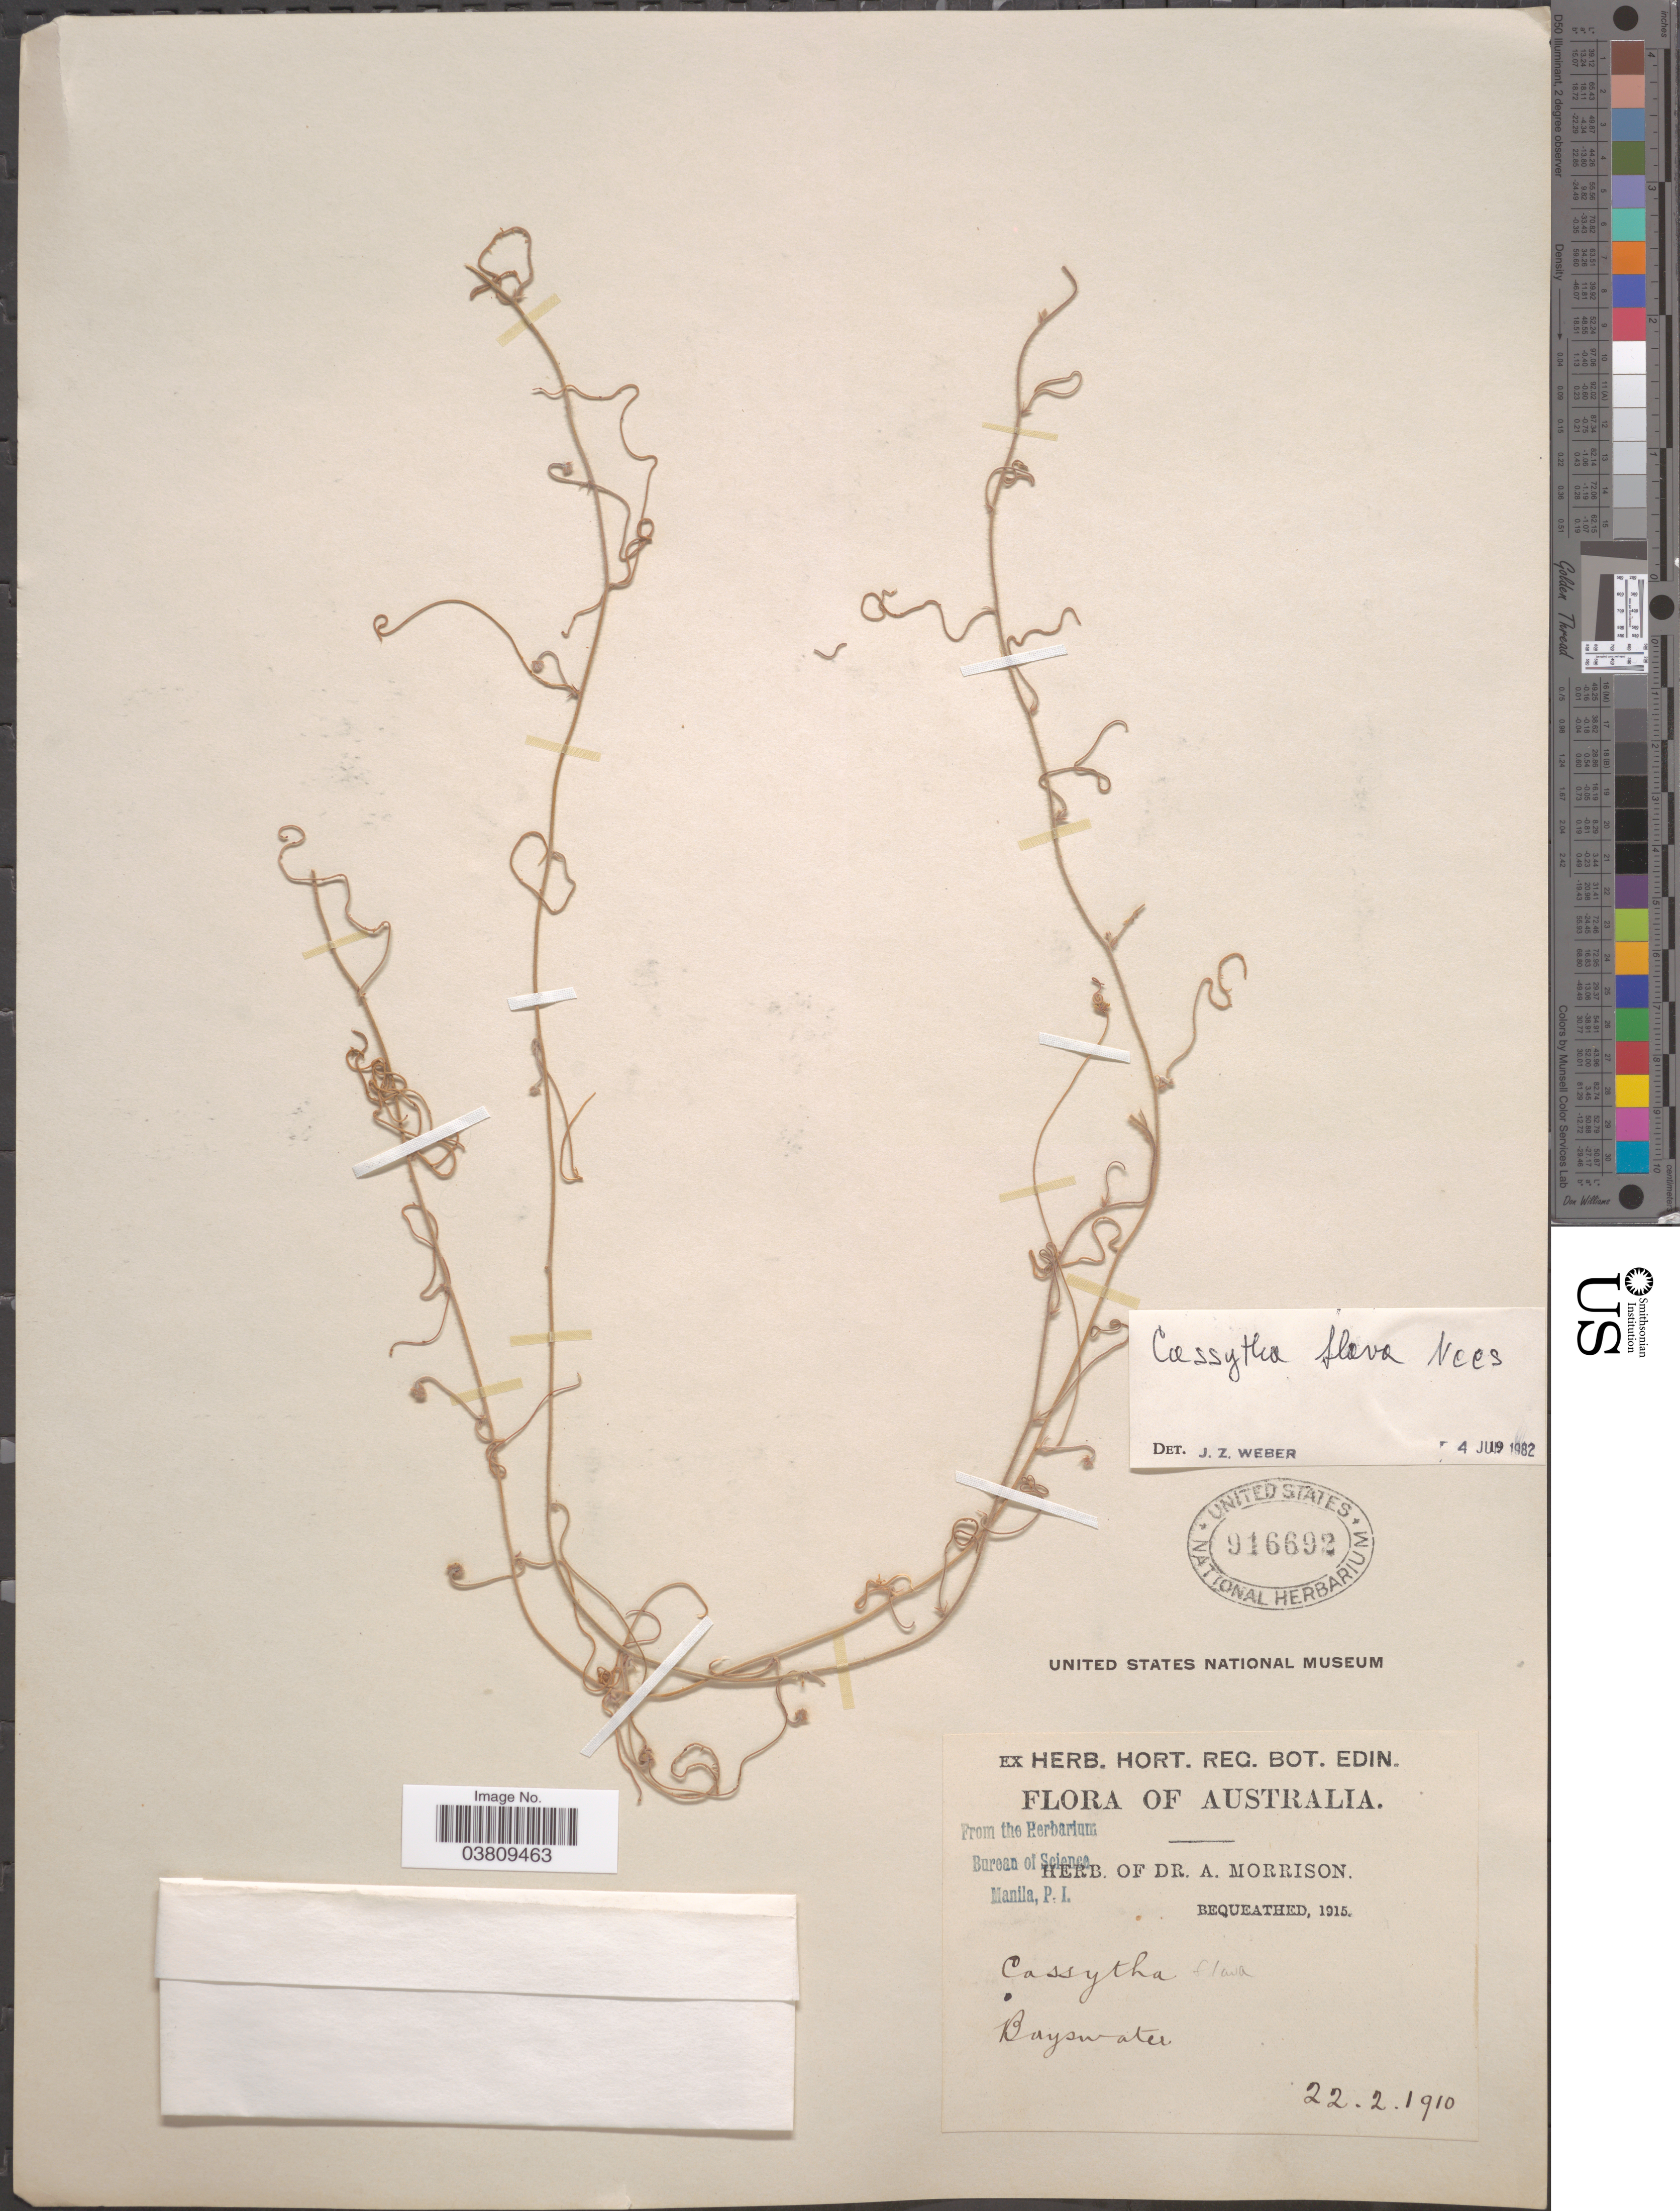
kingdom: Plantae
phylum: Tracheophyta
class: Magnoliopsida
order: Laurales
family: Lauraceae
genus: Cassytha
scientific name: Cassytha flava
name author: Nees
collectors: ex herb. Dr. A. Morrison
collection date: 1910-02-22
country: Australia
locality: Bayswater.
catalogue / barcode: US 916692